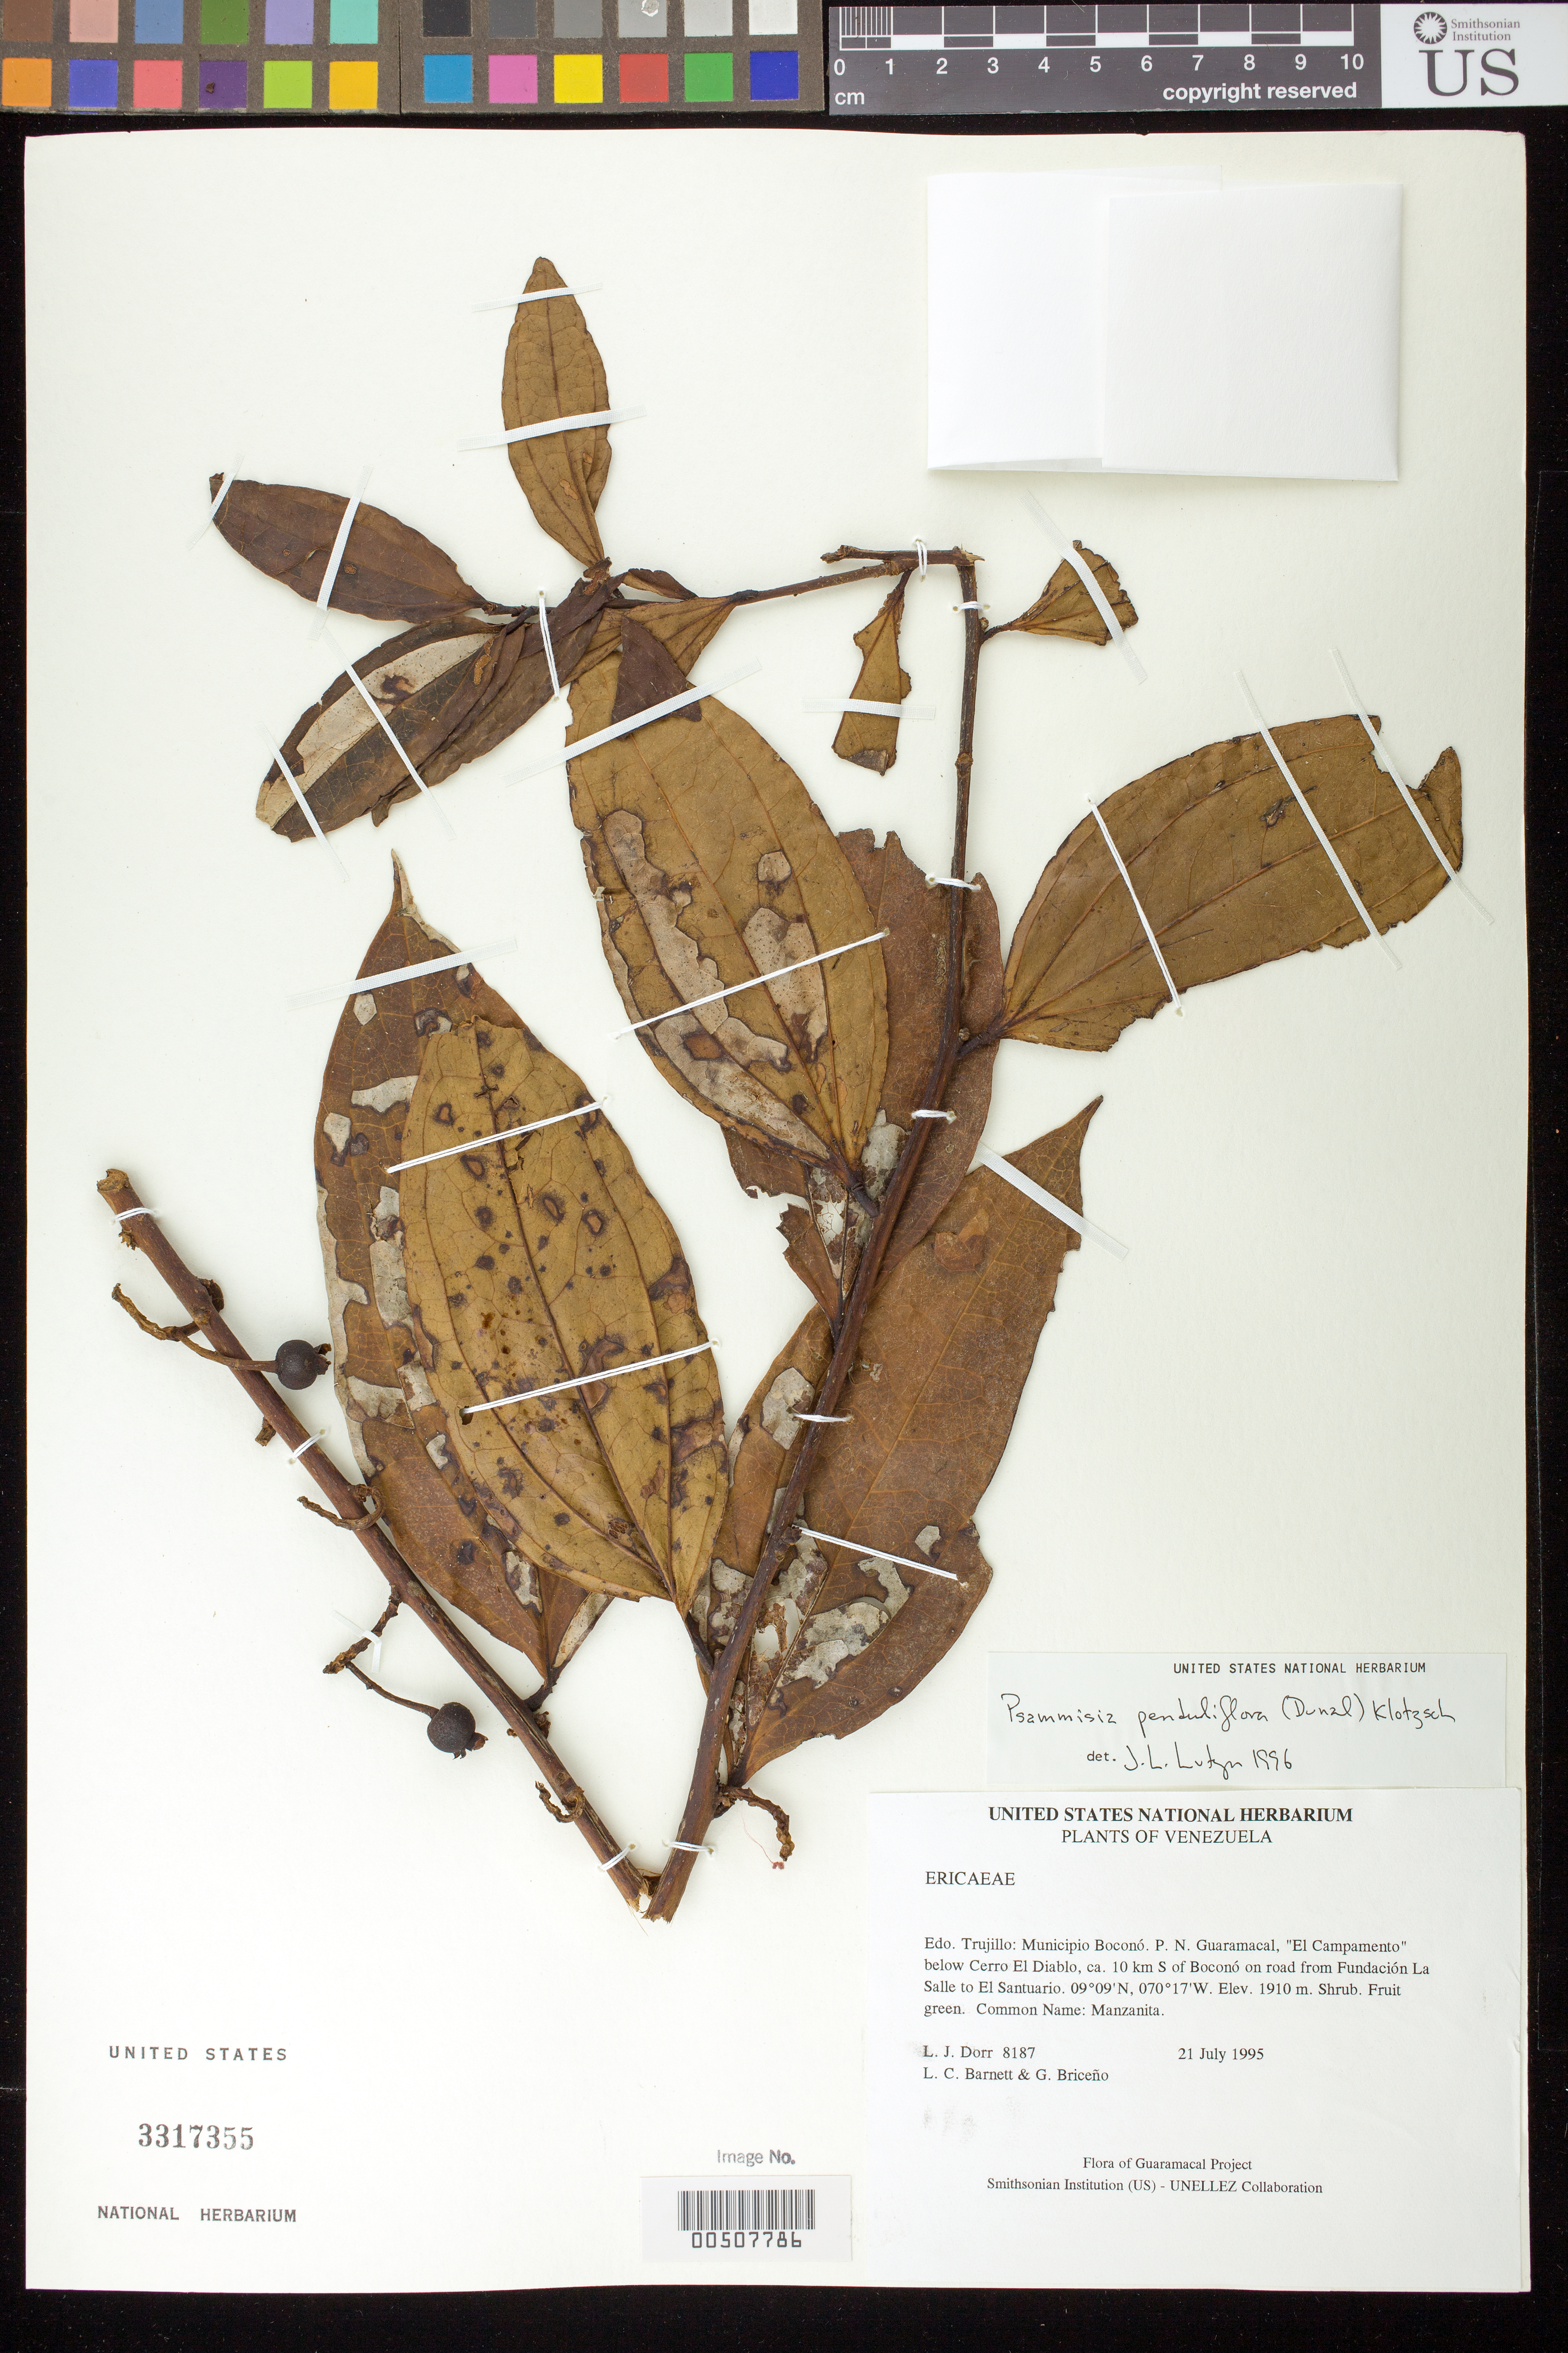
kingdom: Plantae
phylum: Tracheophyta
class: Magnoliopsida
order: Ericales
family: Ericaceae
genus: Psammisia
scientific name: Psammisia penduliflora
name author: (Dunal) Klotzsch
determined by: Luteyn, J. L.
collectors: L. J. Dorr, L. C. Barnett & G. Briceño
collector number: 8187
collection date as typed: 21 Jul 1995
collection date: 1995-07-21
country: Venezuela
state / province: Trujillo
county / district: Boconó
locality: Parque Nacional Guaramacal, "El Campamento" below Cerro El Diablo, ca. 10 km S of Boconó on road from Fundación La Salle to El Santuario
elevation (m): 1910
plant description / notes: Common name: Manzanita; MO, NY, PORT, US, VEN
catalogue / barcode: US 3317355